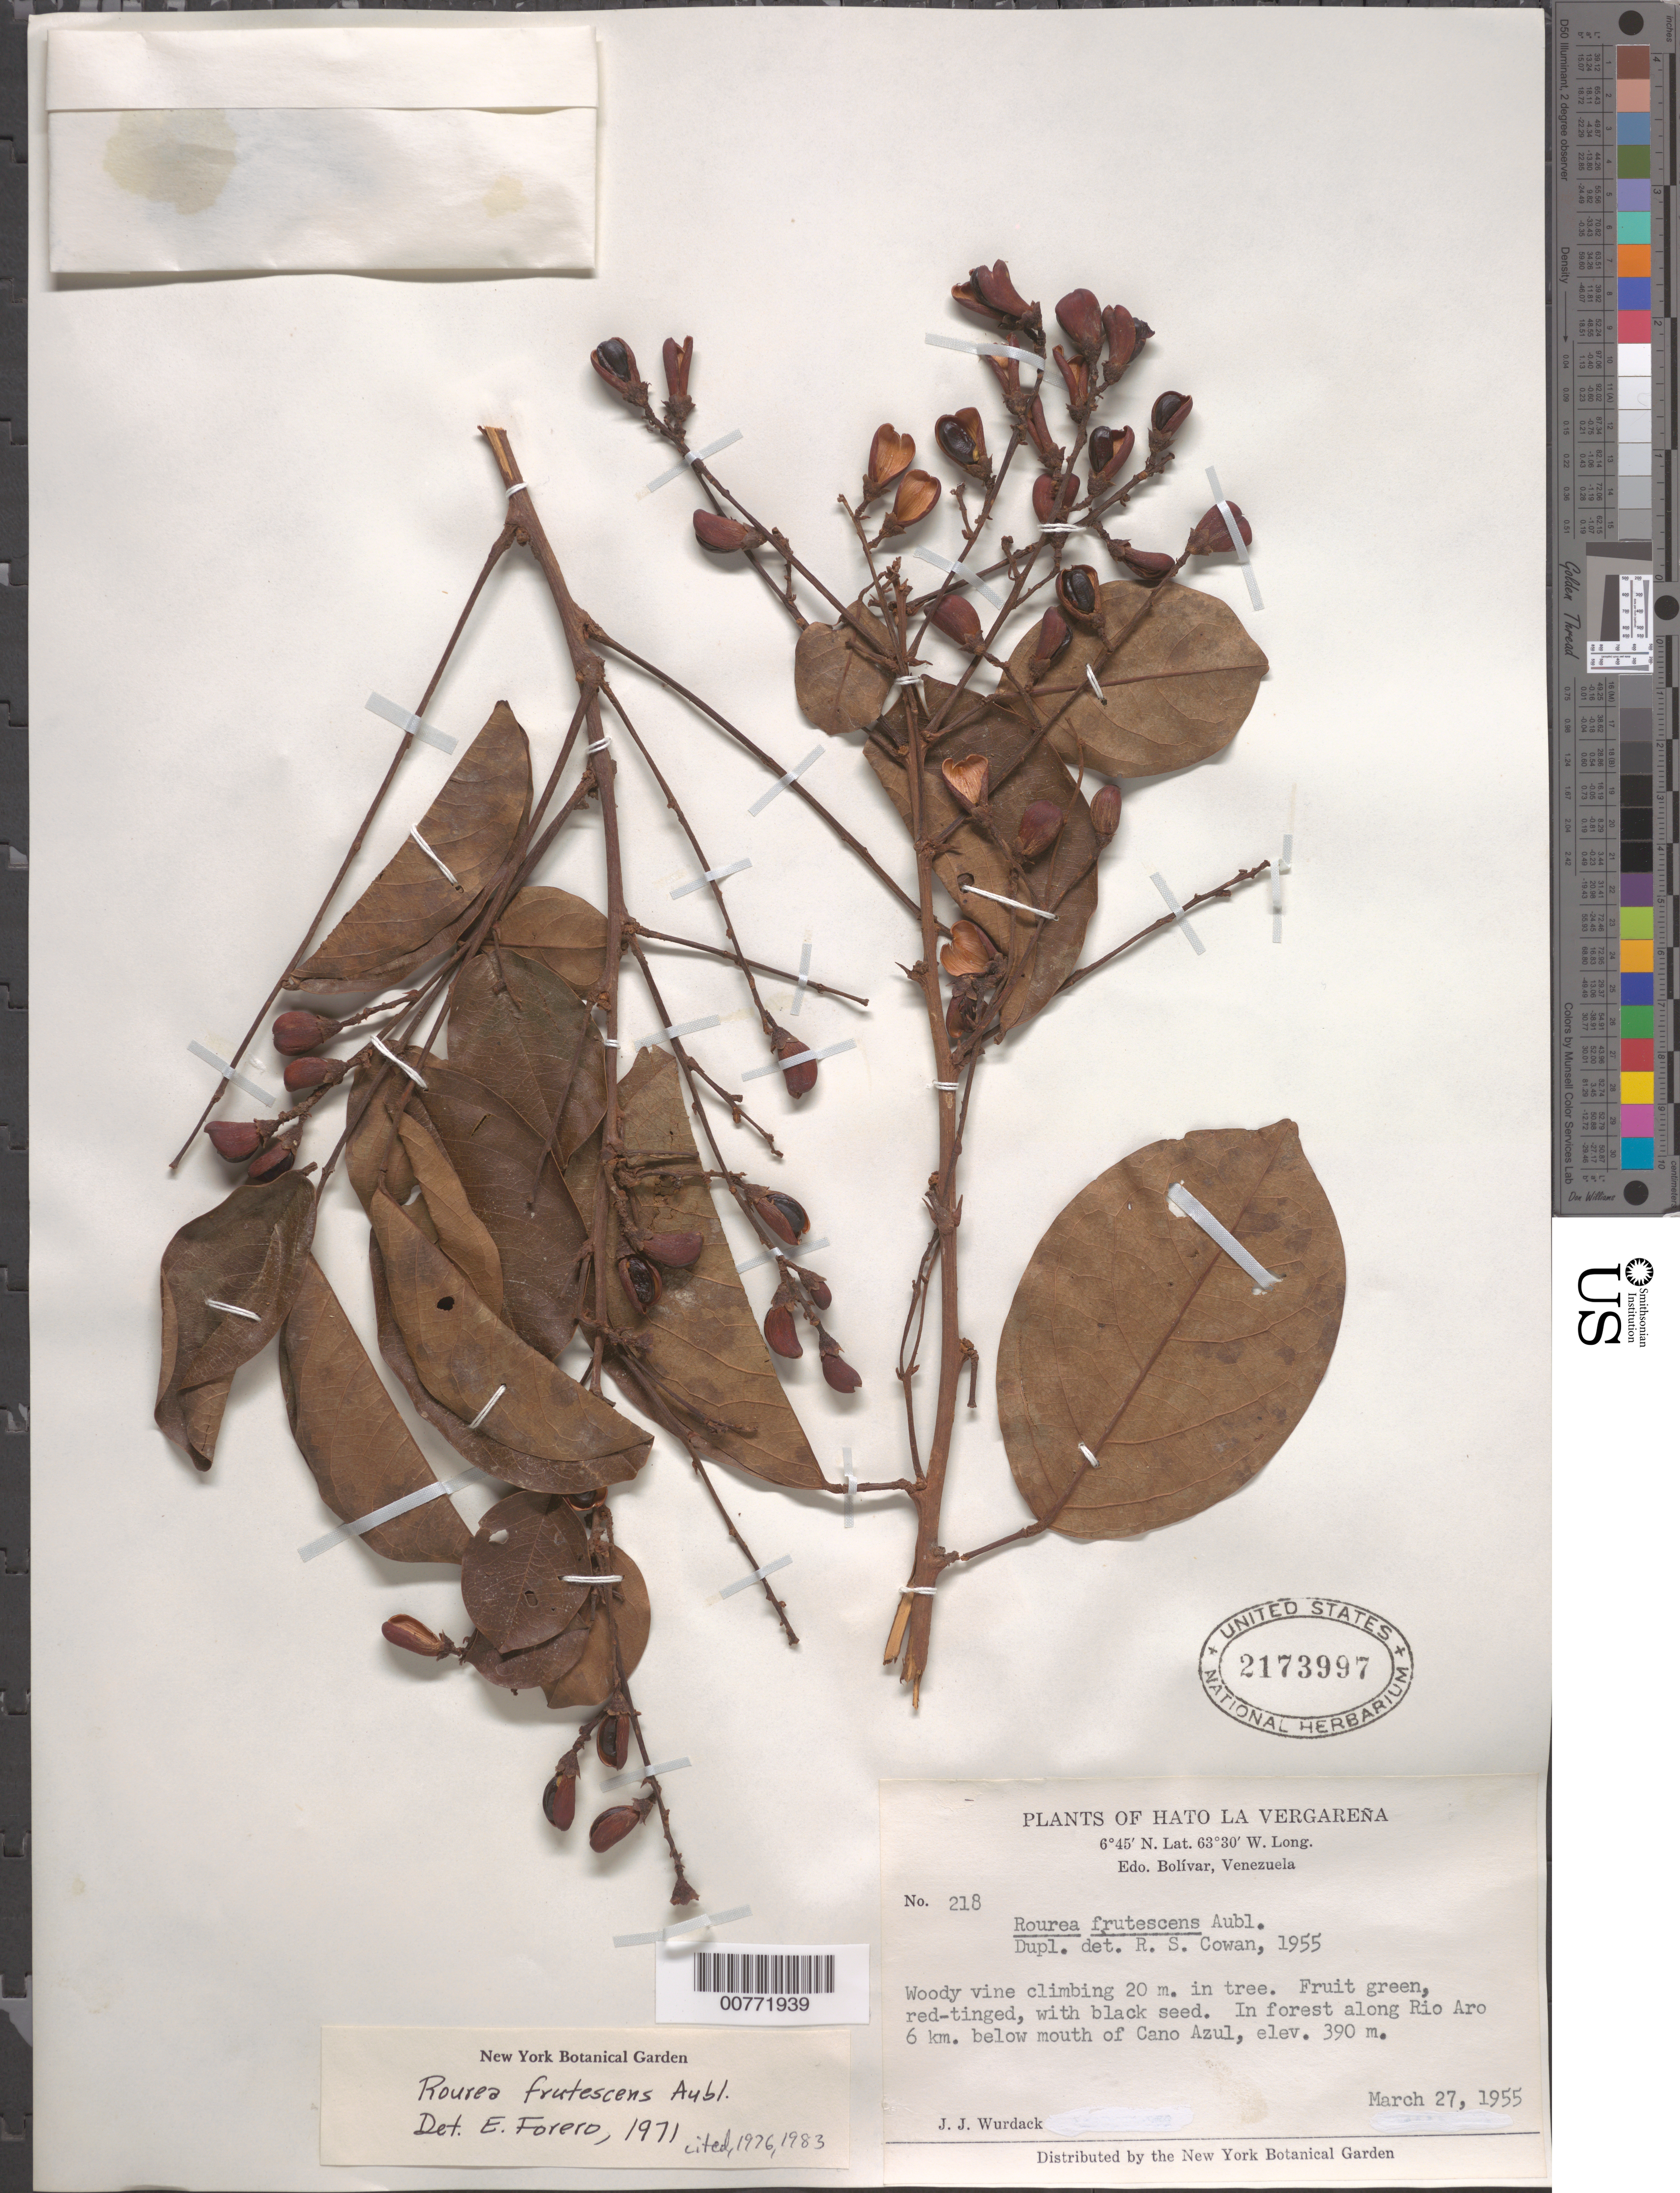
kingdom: Plantae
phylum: Tracheophyta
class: Magnoliopsida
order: Oxalidales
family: Connaraceae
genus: Rourea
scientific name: Rourea frutescens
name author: Aubl.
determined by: Forero, E.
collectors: J. J. Wurdack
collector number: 218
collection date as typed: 27-Mar-55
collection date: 1955-03-27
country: Venezuela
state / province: Bolívar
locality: Hato La Vergareña, Río Aro, 6 km below mouth of Caño Azul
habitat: Forest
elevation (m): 390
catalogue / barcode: US 2173997